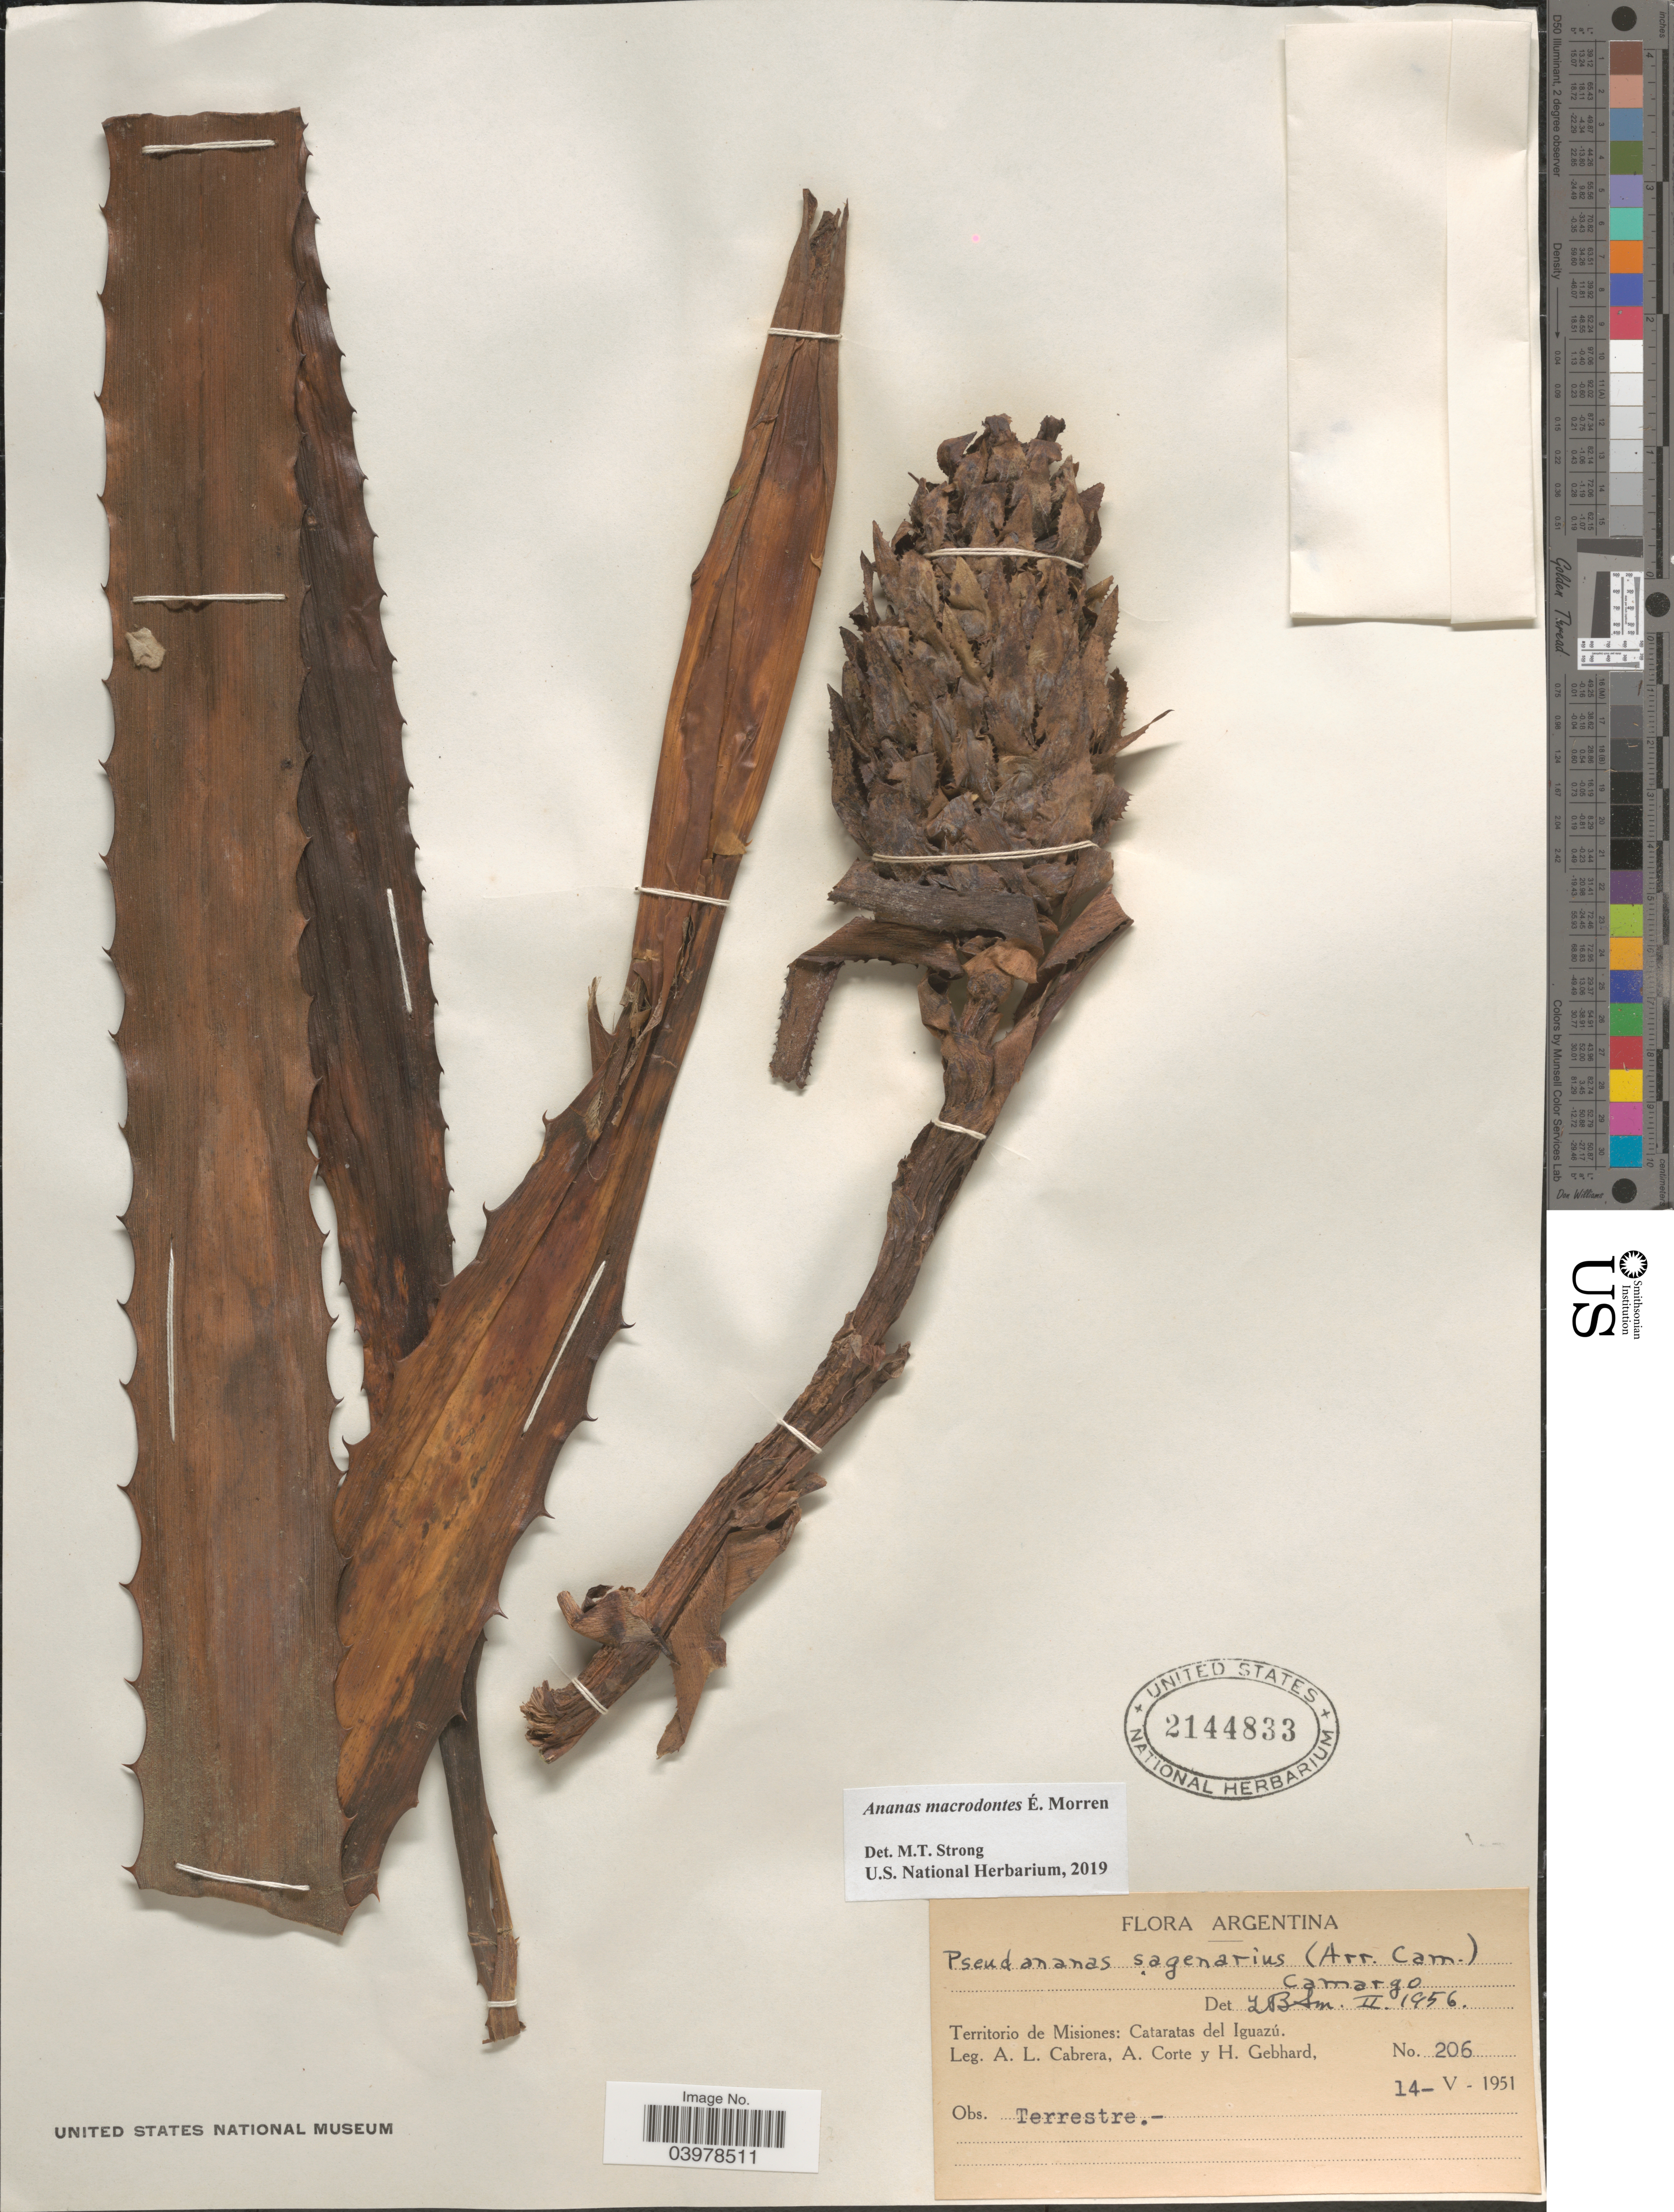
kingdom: Plantae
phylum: Tracheophyta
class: Liliopsida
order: Poales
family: Bromeliaceae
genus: Ananas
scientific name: Ananas macrodontes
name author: É. Morren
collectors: A. L. Cabrera, A. Corte & H. Gebhard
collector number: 206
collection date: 1951-05-14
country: Argentina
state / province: Misiones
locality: Cataratas del Iguazú.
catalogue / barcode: US 2144833